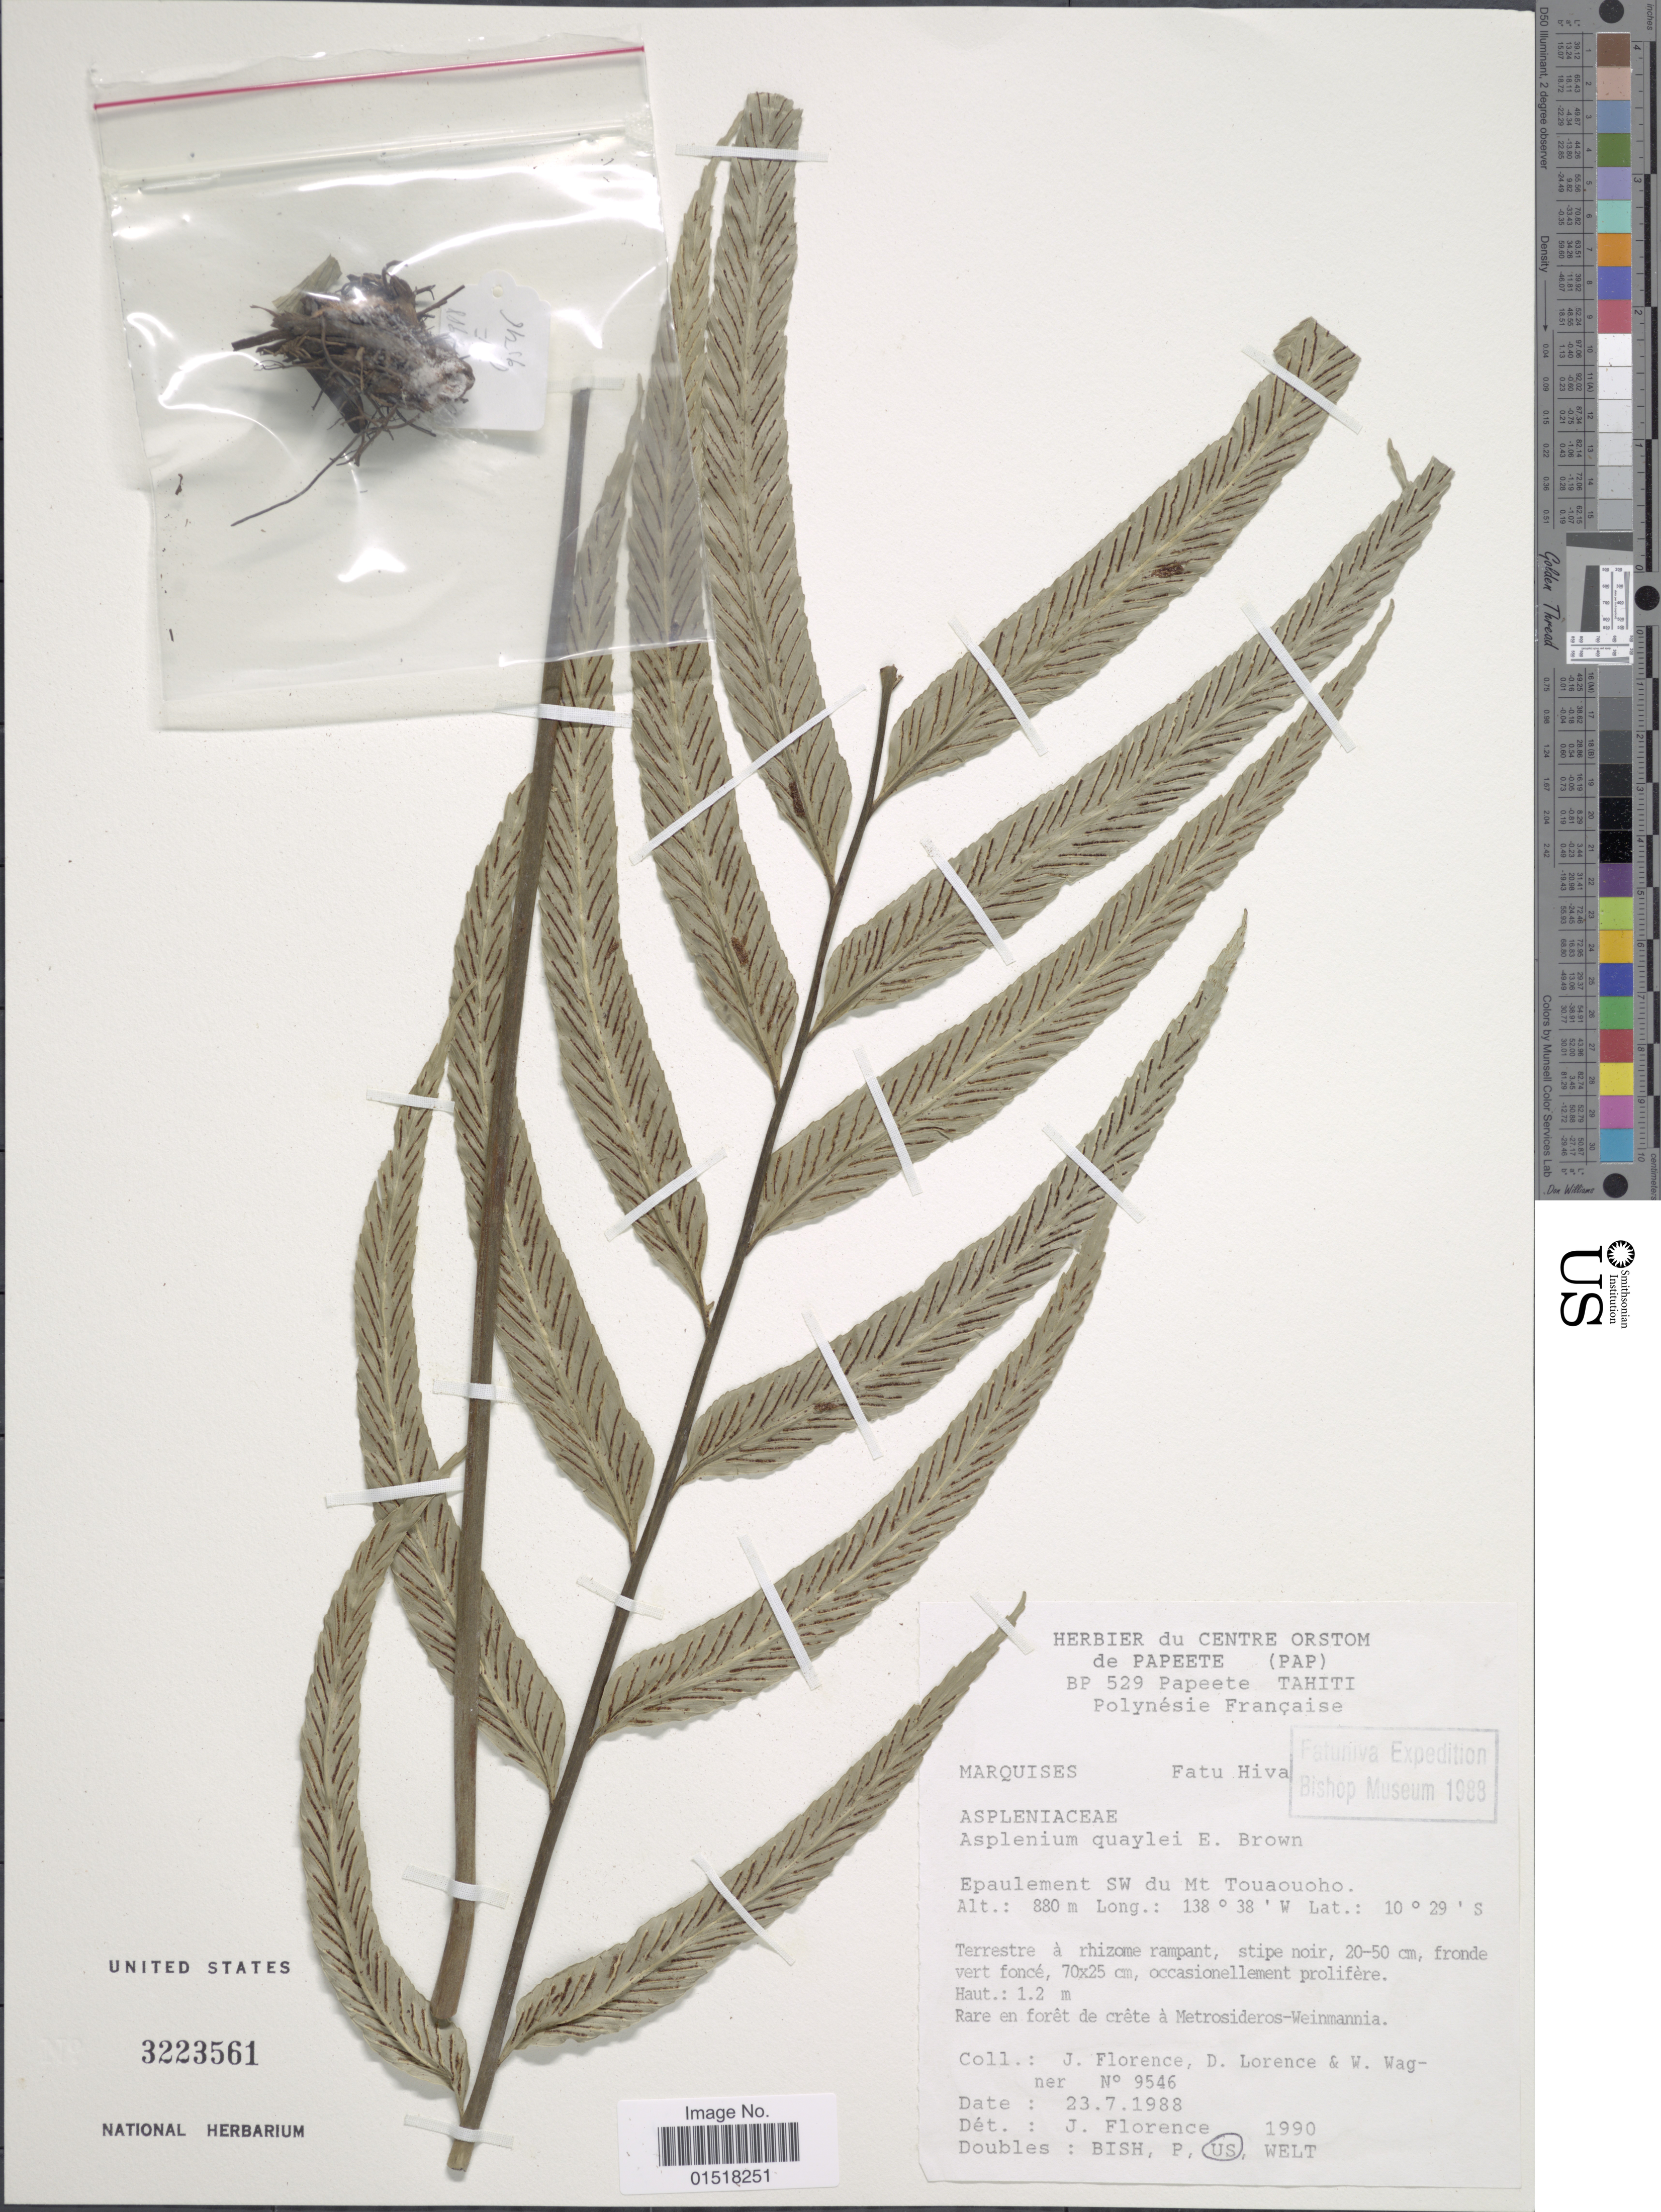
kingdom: Plantae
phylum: Tracheophyta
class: Polypodiopsida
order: Polypodiales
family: Aspleniaceae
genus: Asplenium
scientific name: Asplenium quaylei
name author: E.D. Br.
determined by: Florence, J.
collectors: J. Florence, D. Lorence & W. L. Wagner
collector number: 9546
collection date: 1988-07-23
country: French Polynesia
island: Fatu Hiva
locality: Epaulement SW du Mt. Touaouoho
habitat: Rare en forêt de crête à Metrosideros-Weinmannia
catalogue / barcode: US 3223561